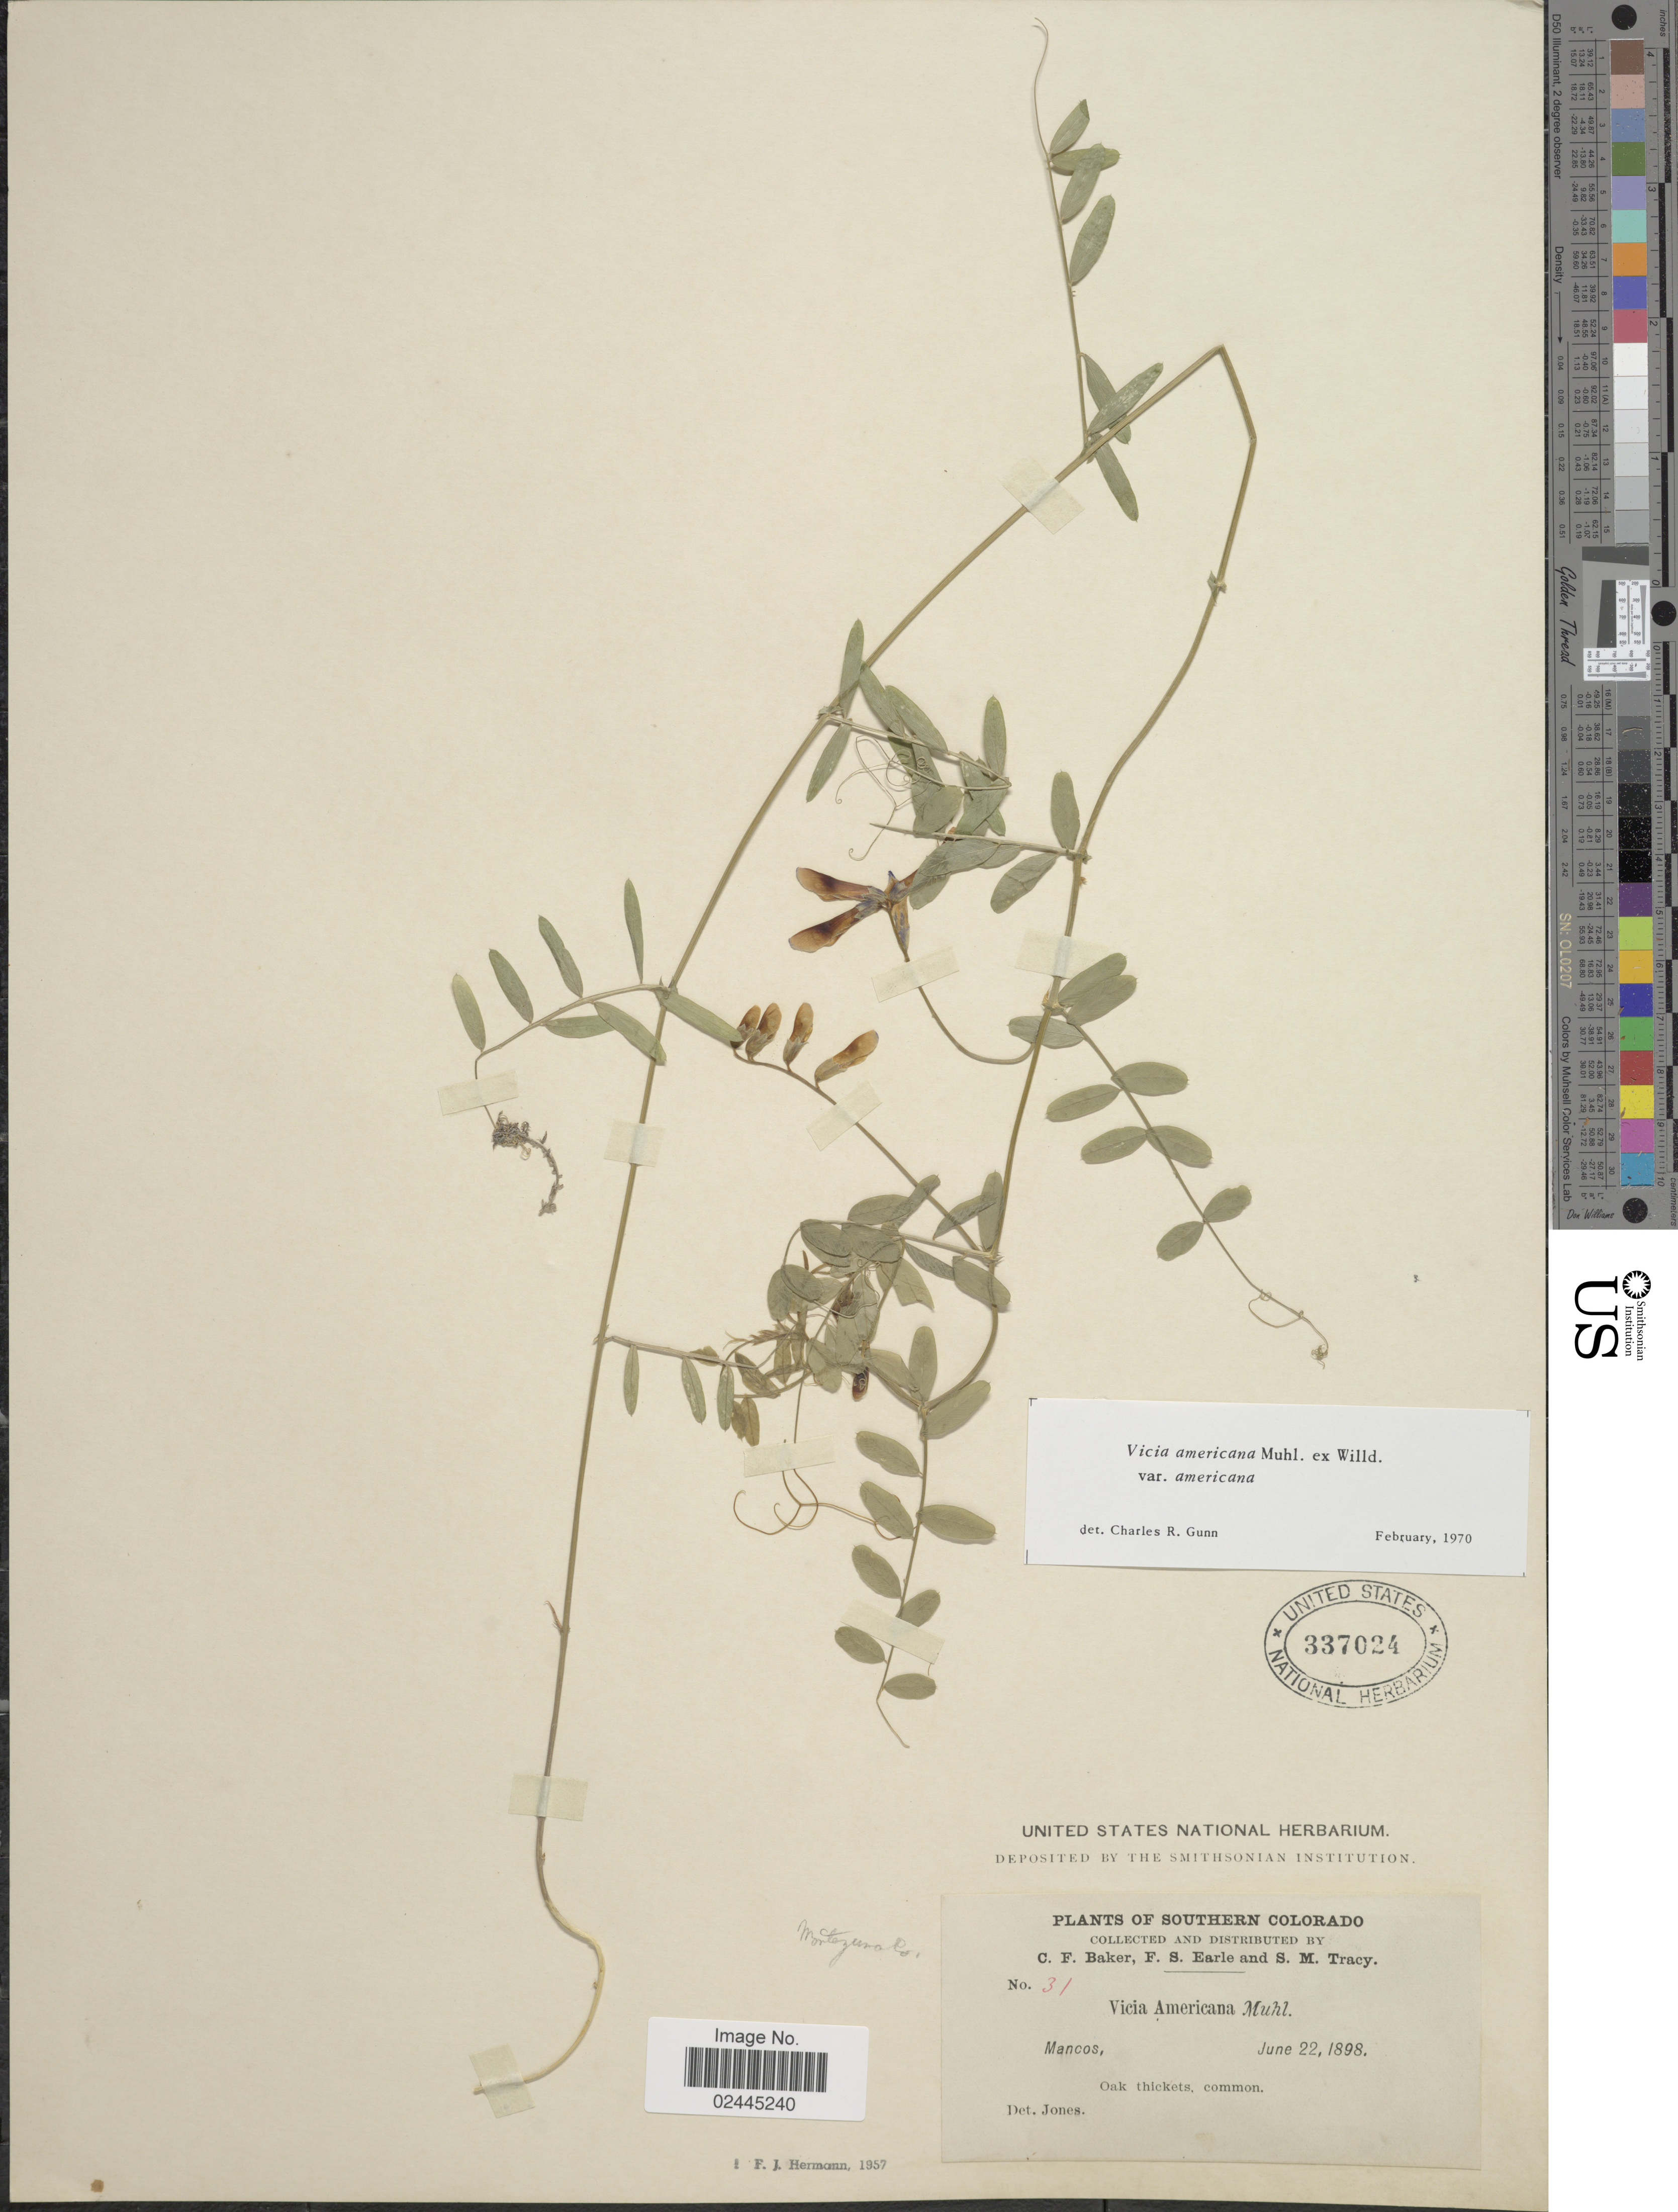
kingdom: Plantae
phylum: Tracheophyta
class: Magnoliopsida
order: Fabales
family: Fabaceae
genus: Vicia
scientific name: Vicia americana var. americana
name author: Muhl. ex Willd.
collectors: C. F. Baker, F. S. Earle & S. M. Tracy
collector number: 31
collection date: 1898-06-22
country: United States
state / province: Colorado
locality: Southern Colorado. Mancos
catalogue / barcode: US 337024